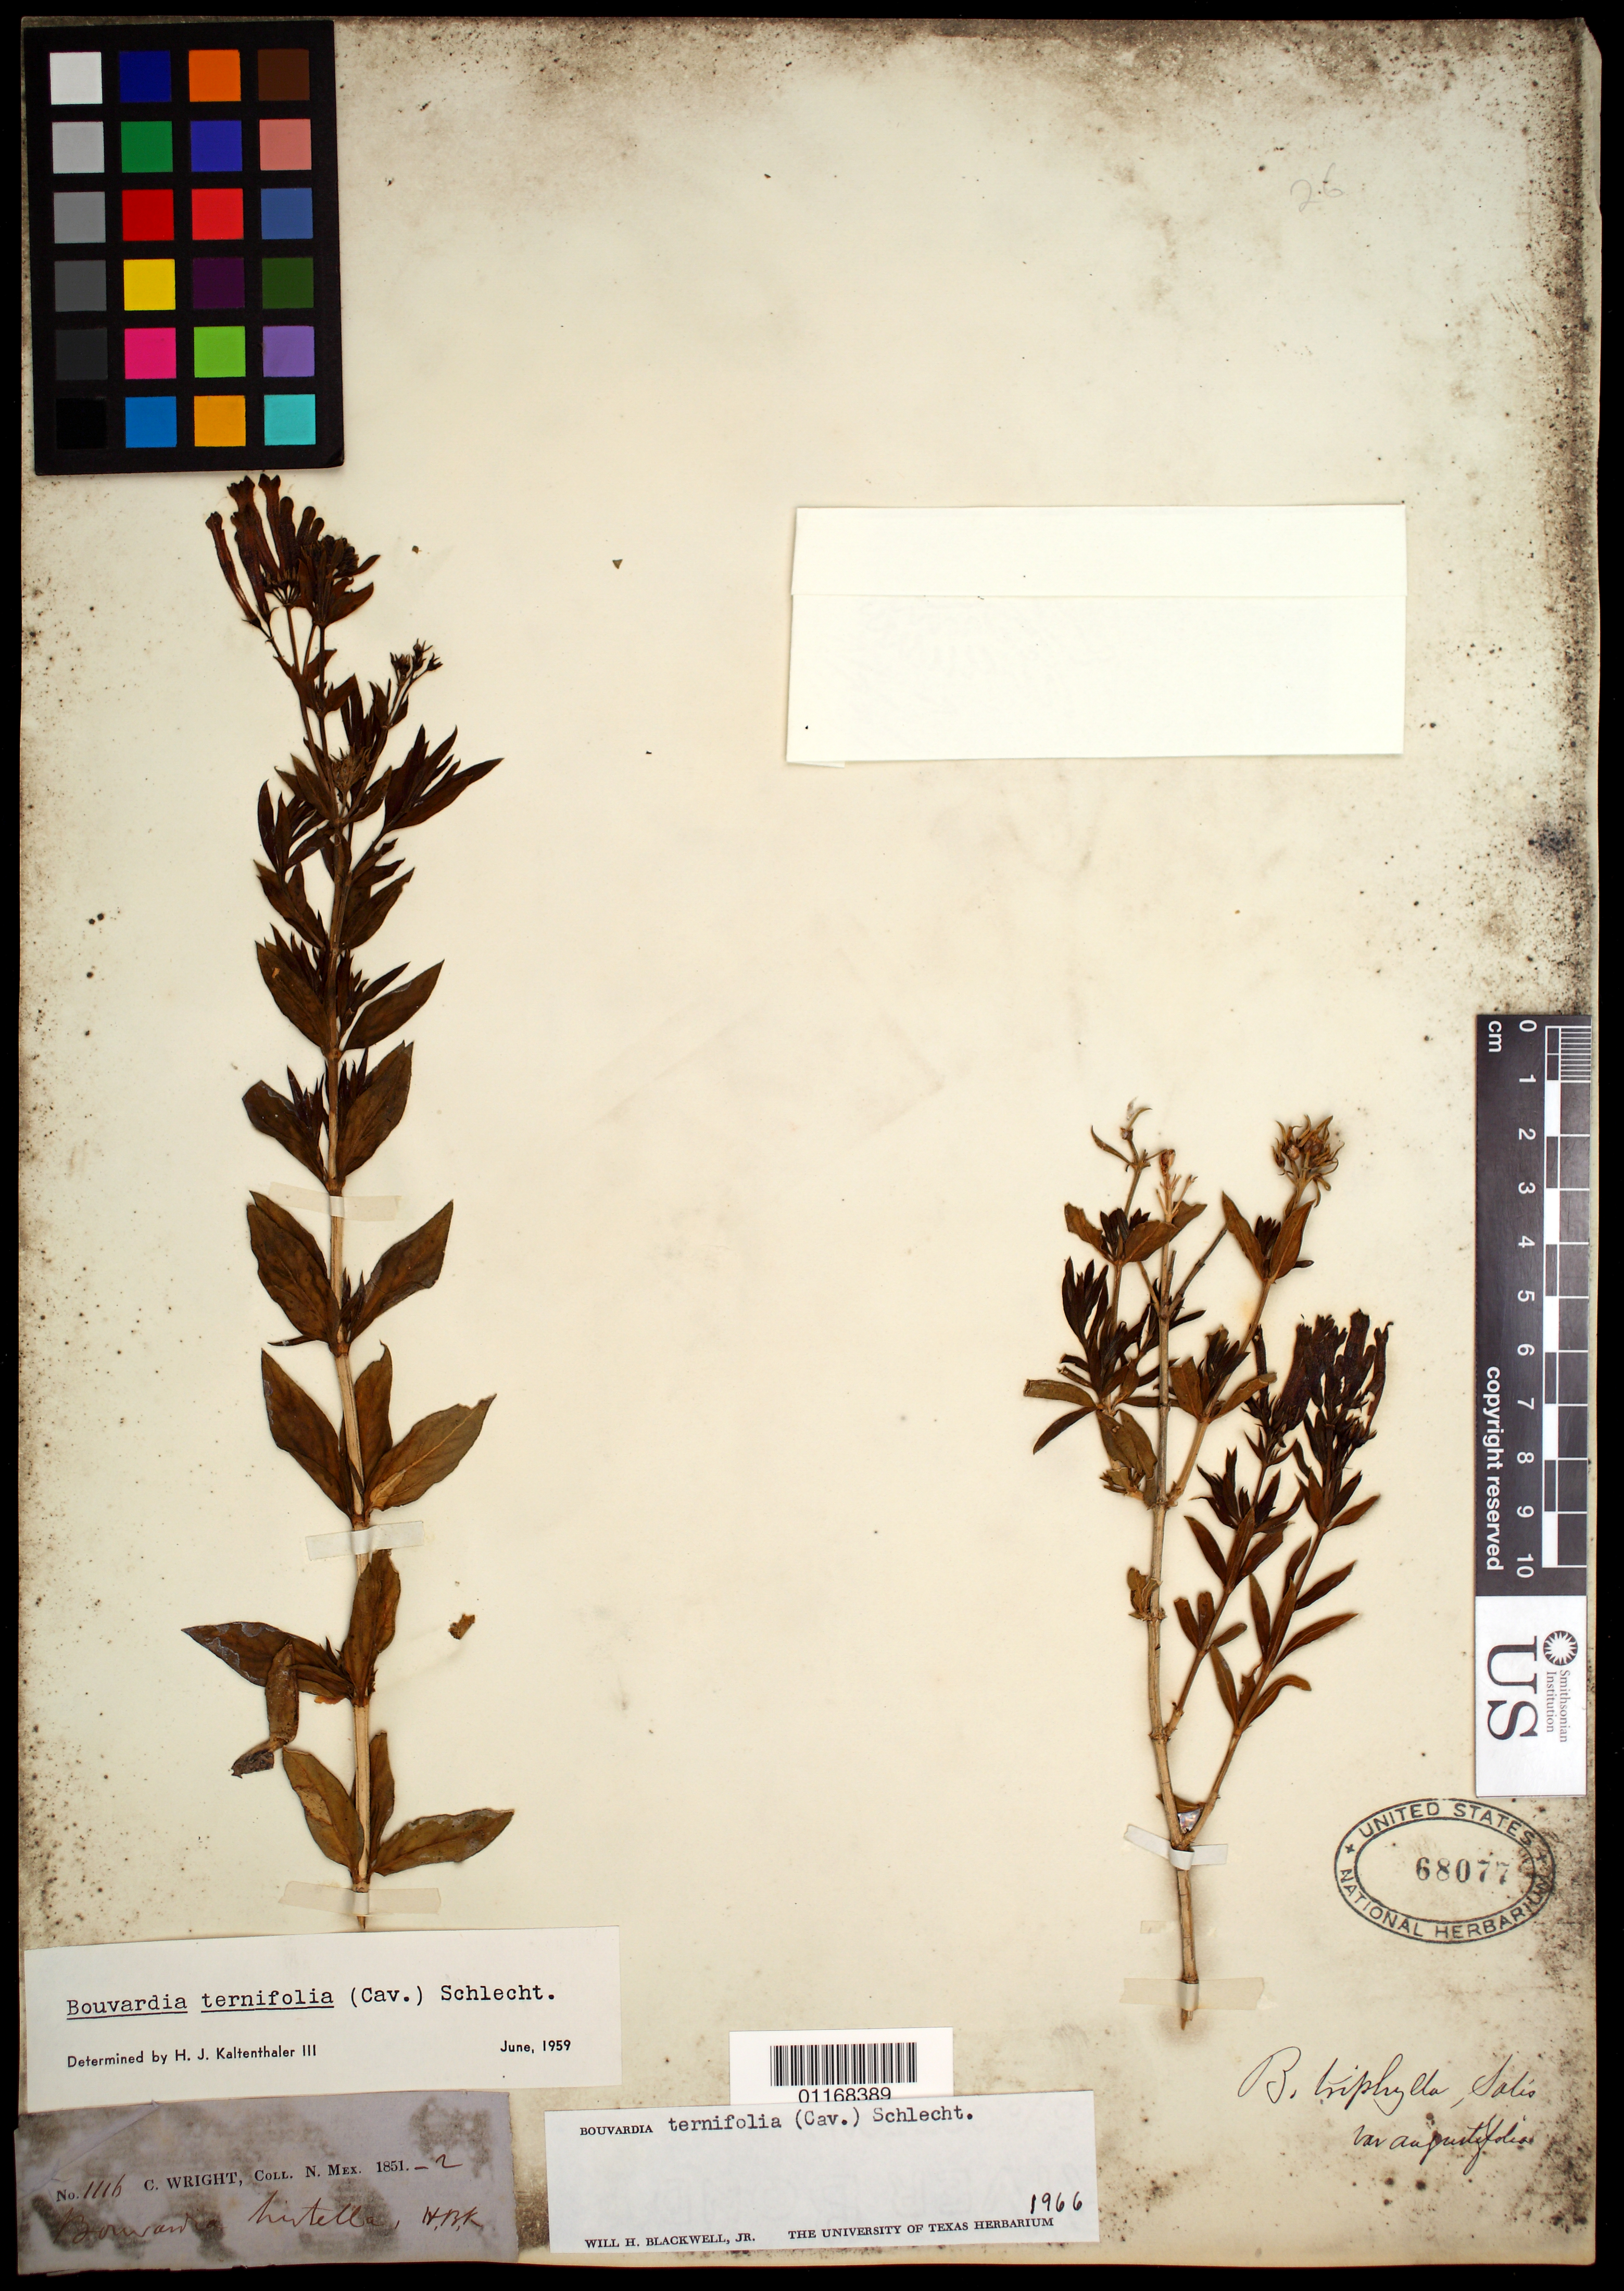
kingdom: Plantae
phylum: Tracheophyta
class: Magnoliopsida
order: Gentianales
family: Rubiaceae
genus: Bouvardia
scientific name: Bouvardia ternifolia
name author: (Cav.) Schltdl.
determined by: Blackwell, W. H., Jr.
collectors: C. Wright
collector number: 1116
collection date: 1851/1852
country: United States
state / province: New Mexico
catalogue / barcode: US 68077